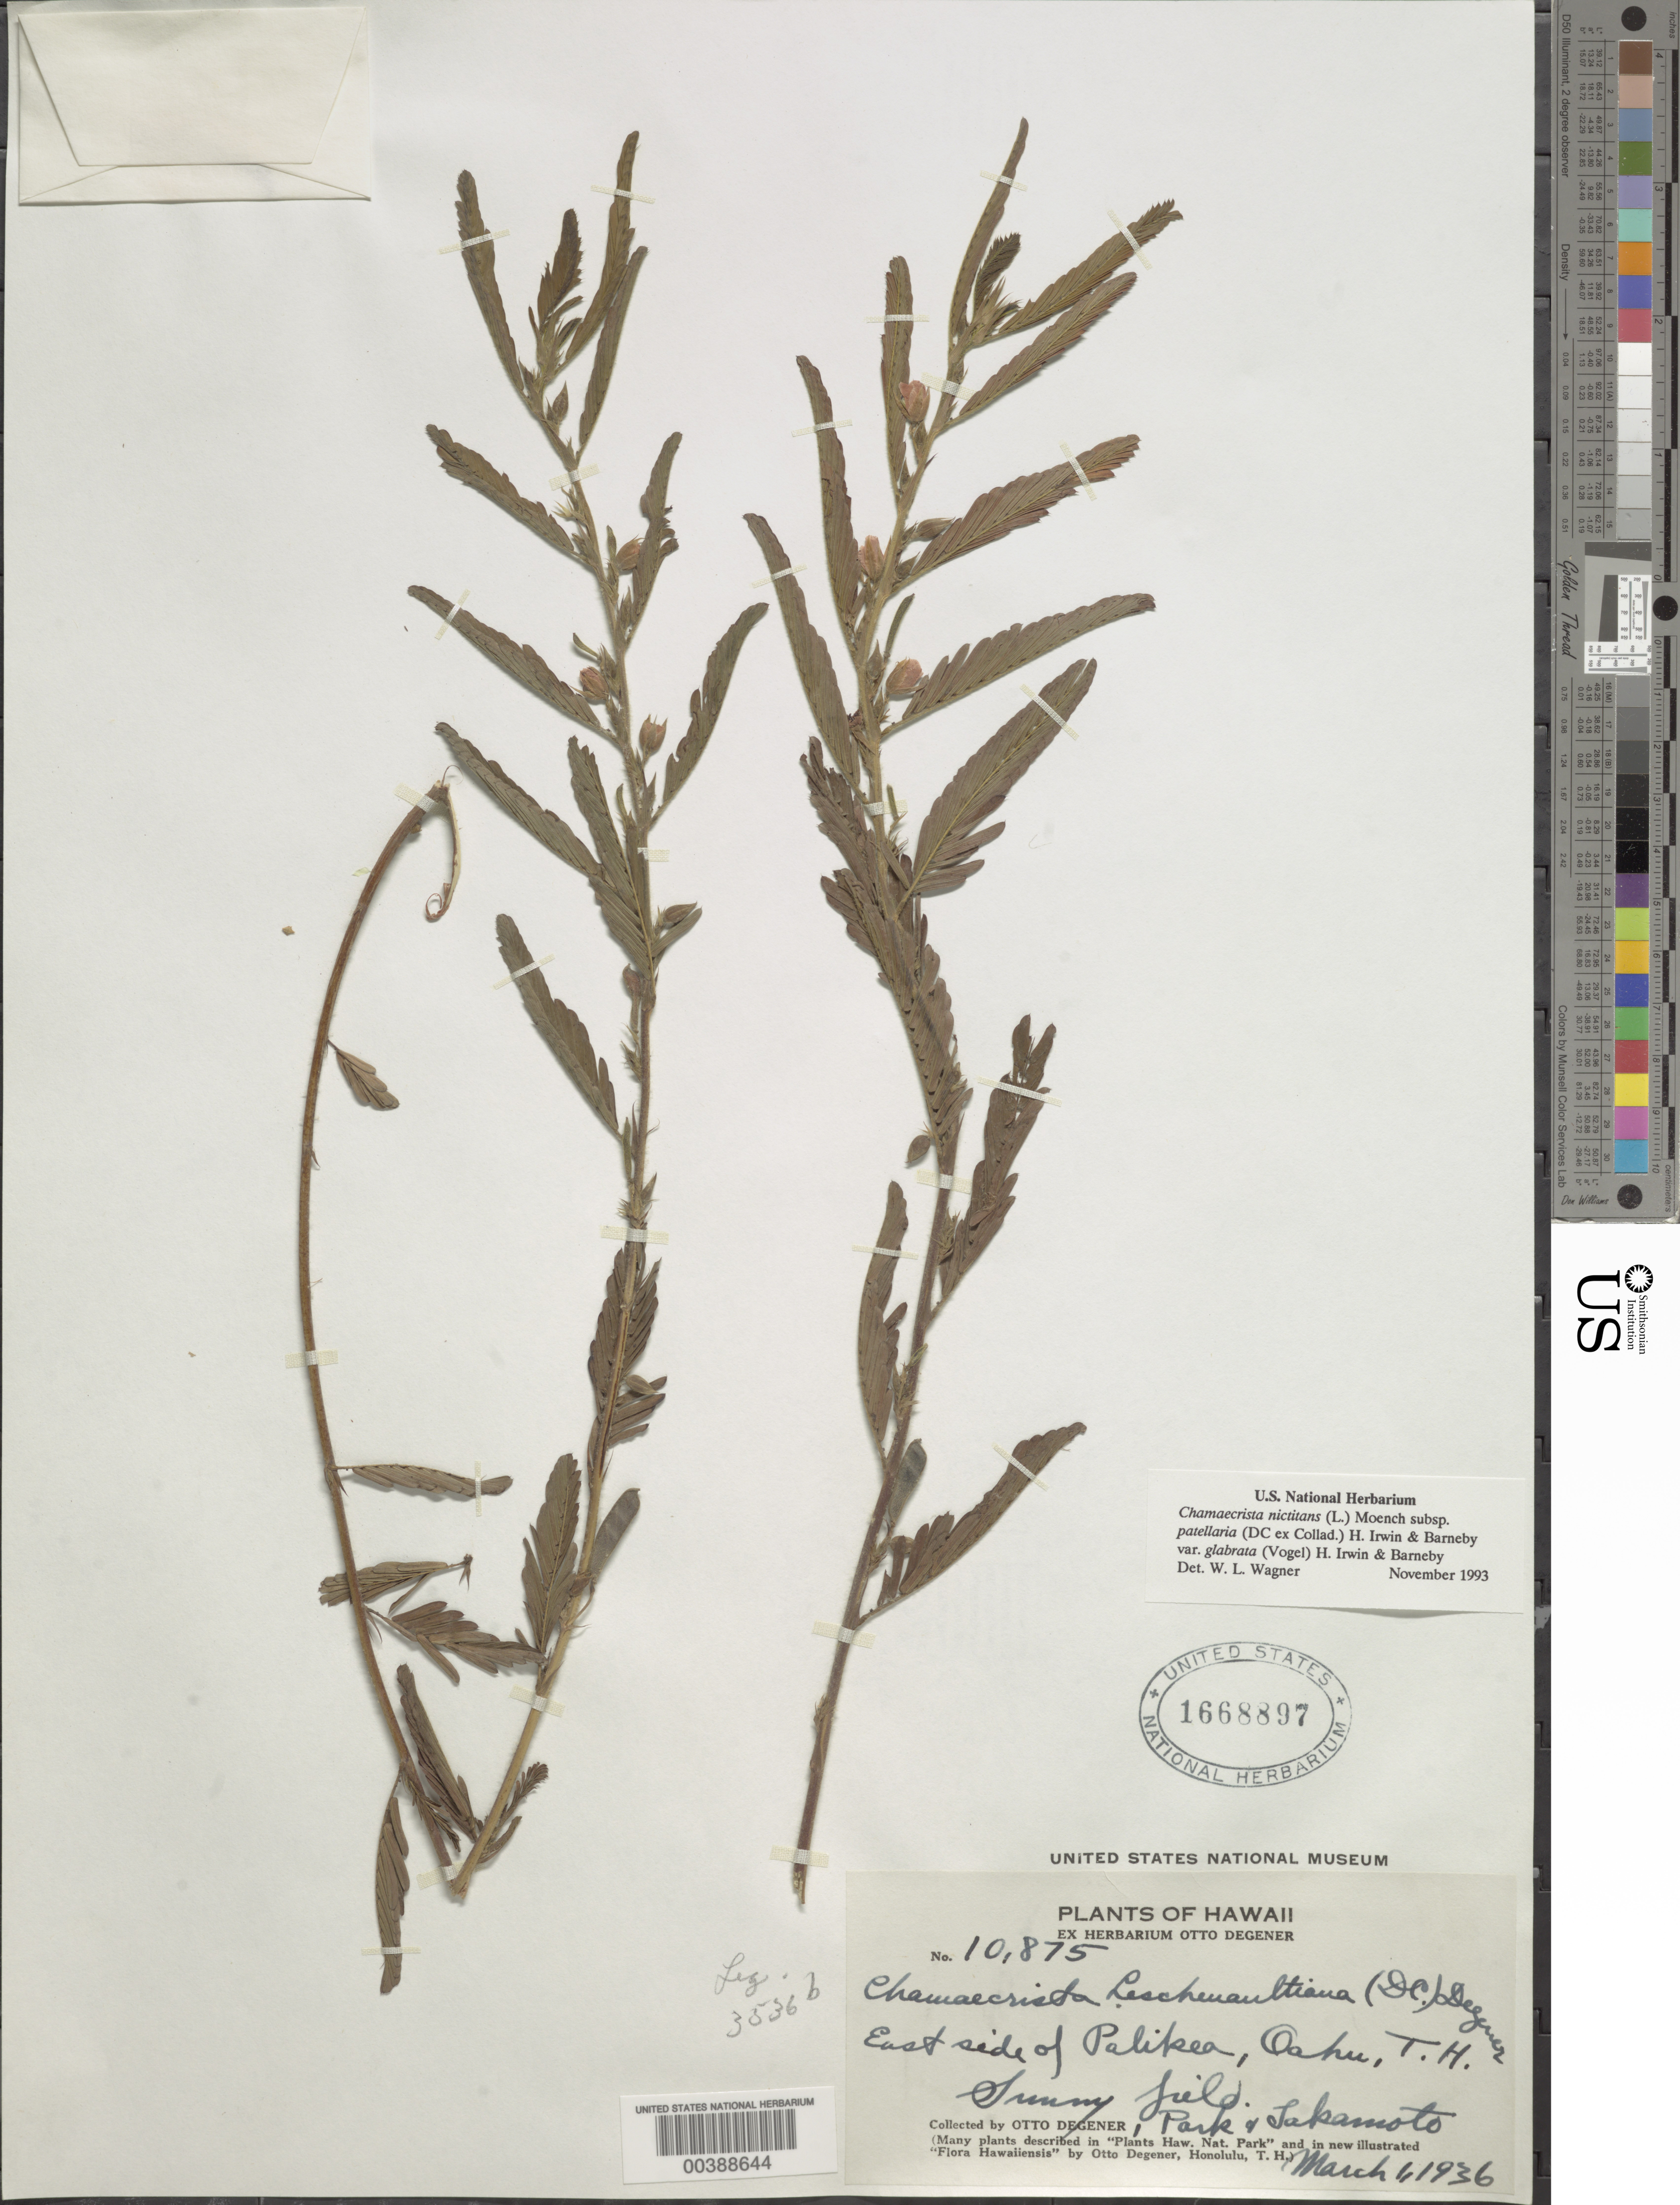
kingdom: Plantae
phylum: Tracheophyta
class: Magnoliopsida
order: Fabales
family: Fabaceae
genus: Chamaecrista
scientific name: Chamaecrista nictitans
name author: (L.) Moench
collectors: O. Degener, K. Park & M. Takamoto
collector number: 10875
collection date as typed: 01 Mar 1936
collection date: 1936-03-01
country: United States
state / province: Hawaii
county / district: Honolulu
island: Oahu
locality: E side of pakikea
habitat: Sunny field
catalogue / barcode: US 1668897